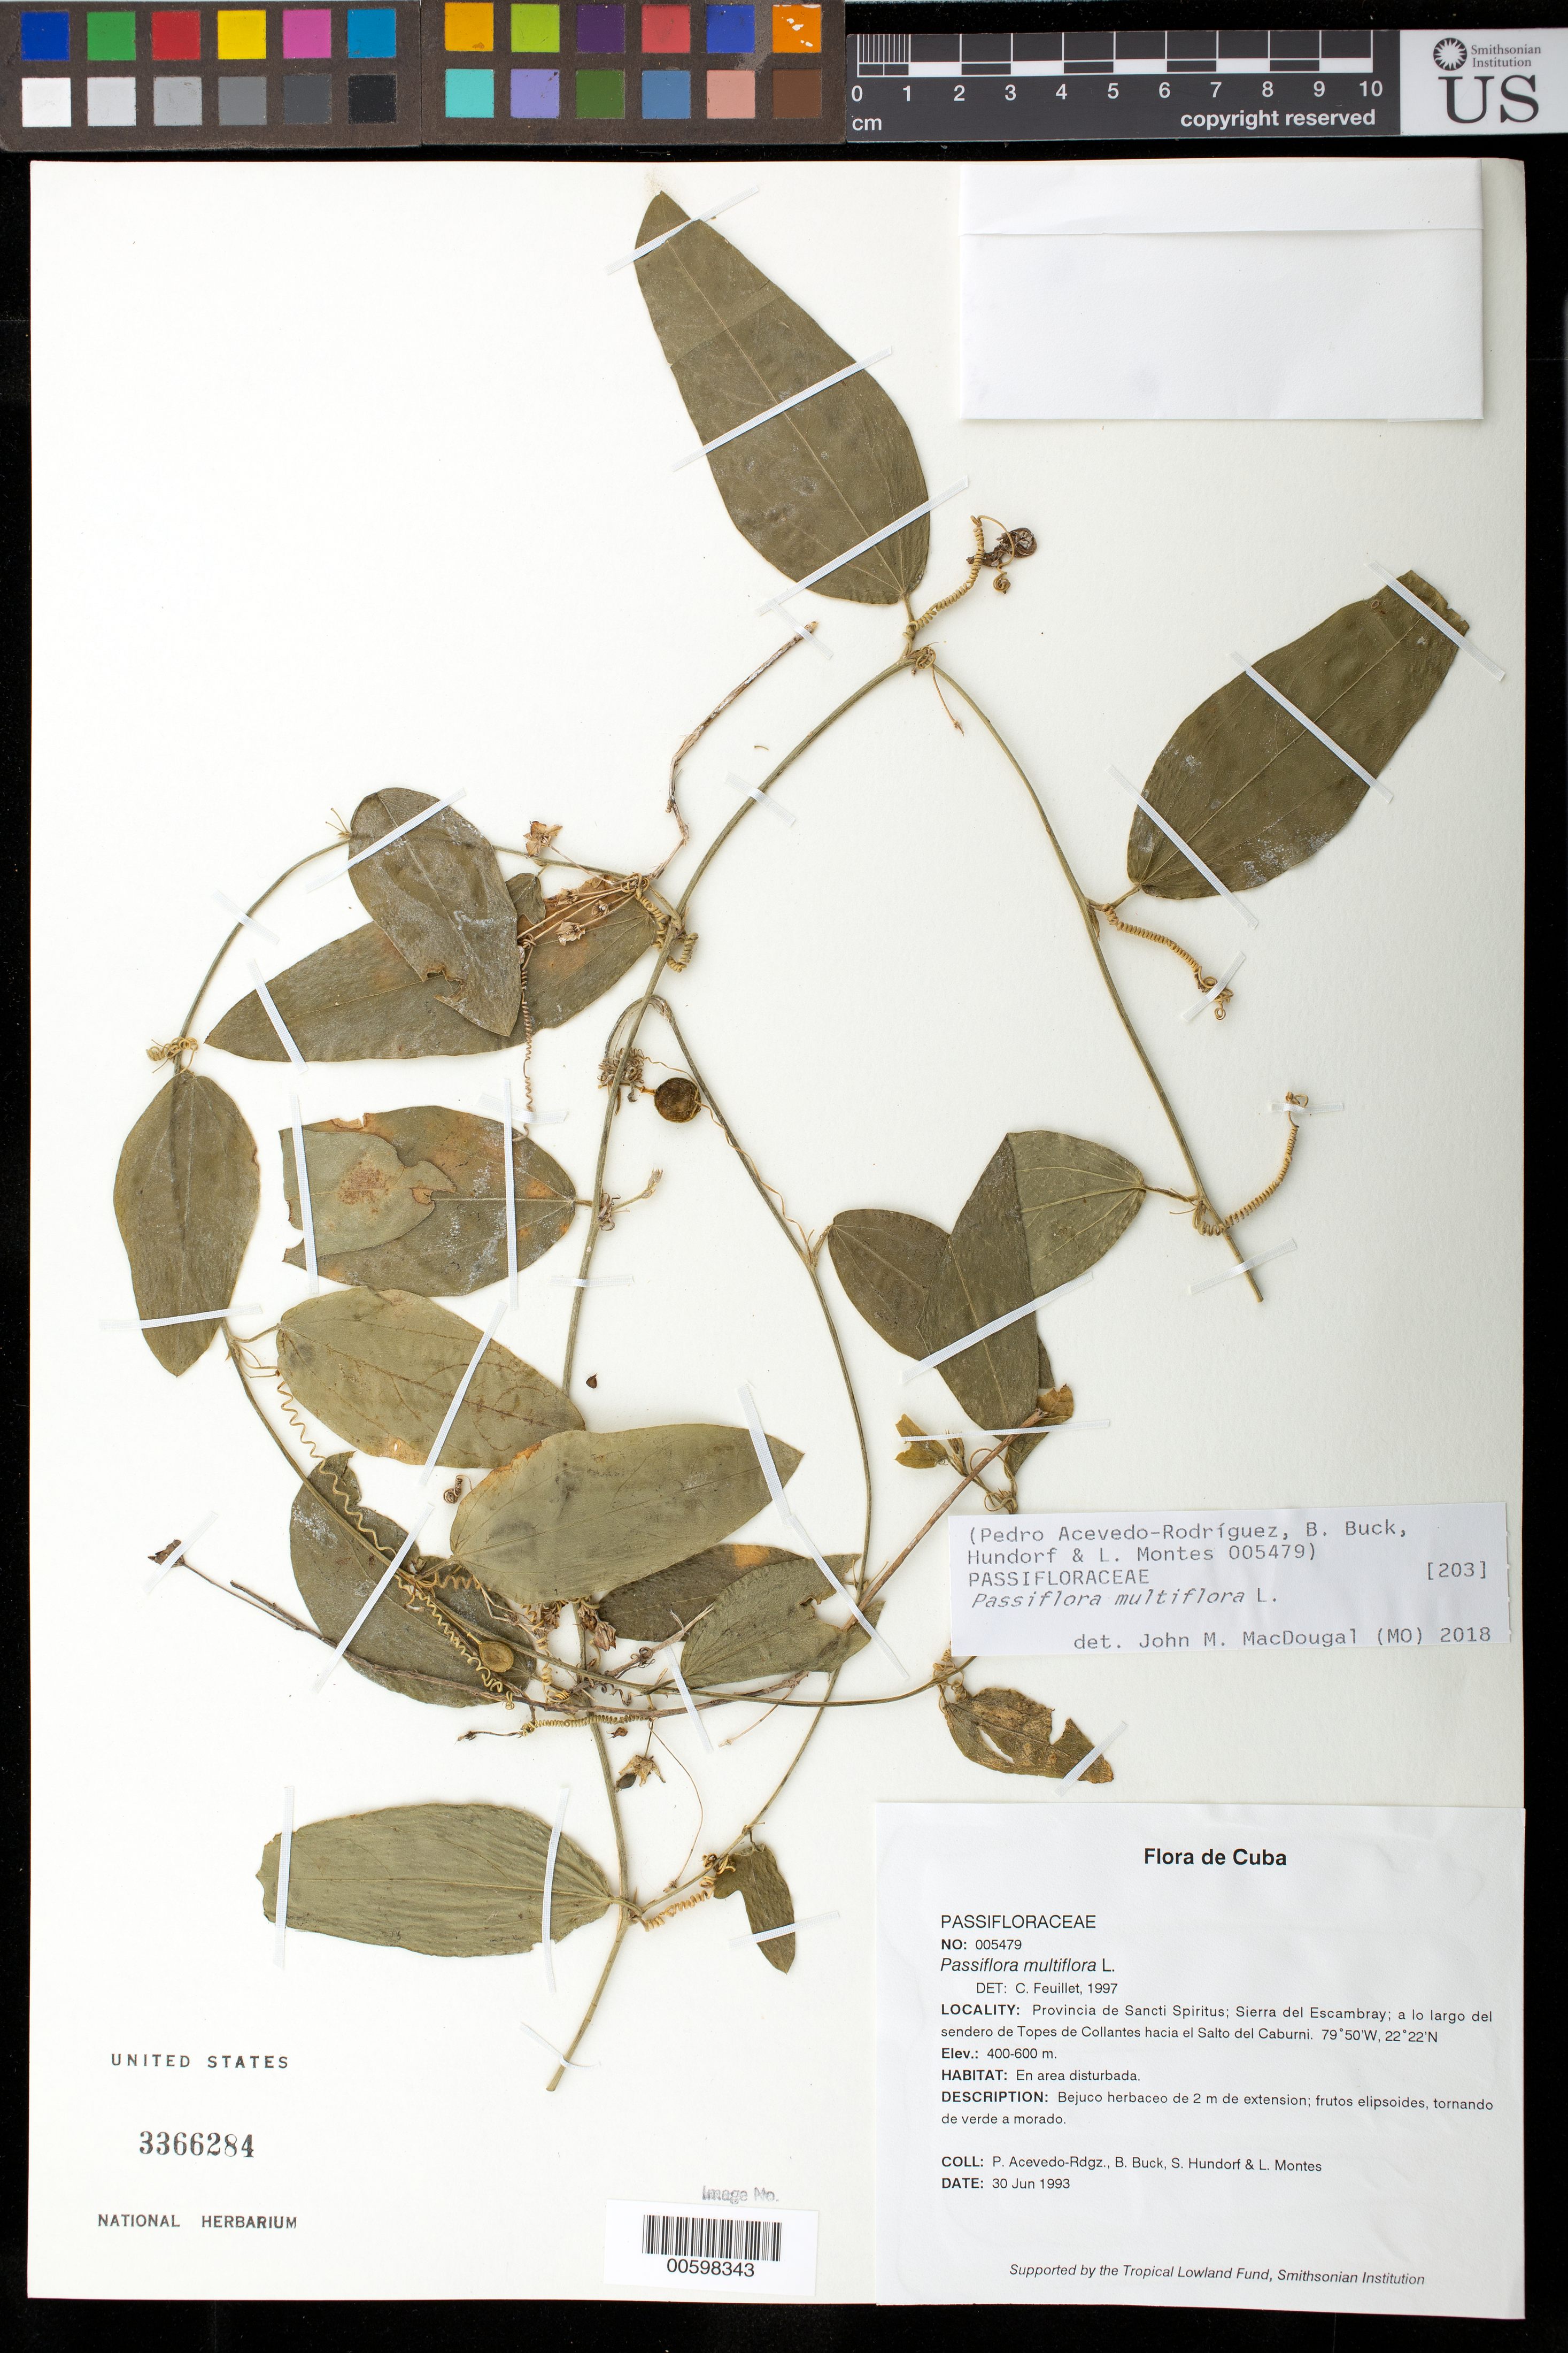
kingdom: Plantae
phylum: Tracheophyta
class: Magnoliopsida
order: Malpighiales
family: Passifloraceae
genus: Passiflora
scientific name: Passiflora multiflora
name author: L.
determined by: Feuillet, C.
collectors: P. Acevedo-Rodr., B. Buck, S. Hundorf & L. Montes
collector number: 5479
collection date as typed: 30 Jun 1993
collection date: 1993-06-30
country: Cuba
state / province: Sancti Spiritus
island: Cuba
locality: Sierra del Escambray; a lo largo del sendero de Topes de Collantes hacia el Salto del Caburni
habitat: En area disturbada.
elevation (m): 400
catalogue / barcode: US 3366284